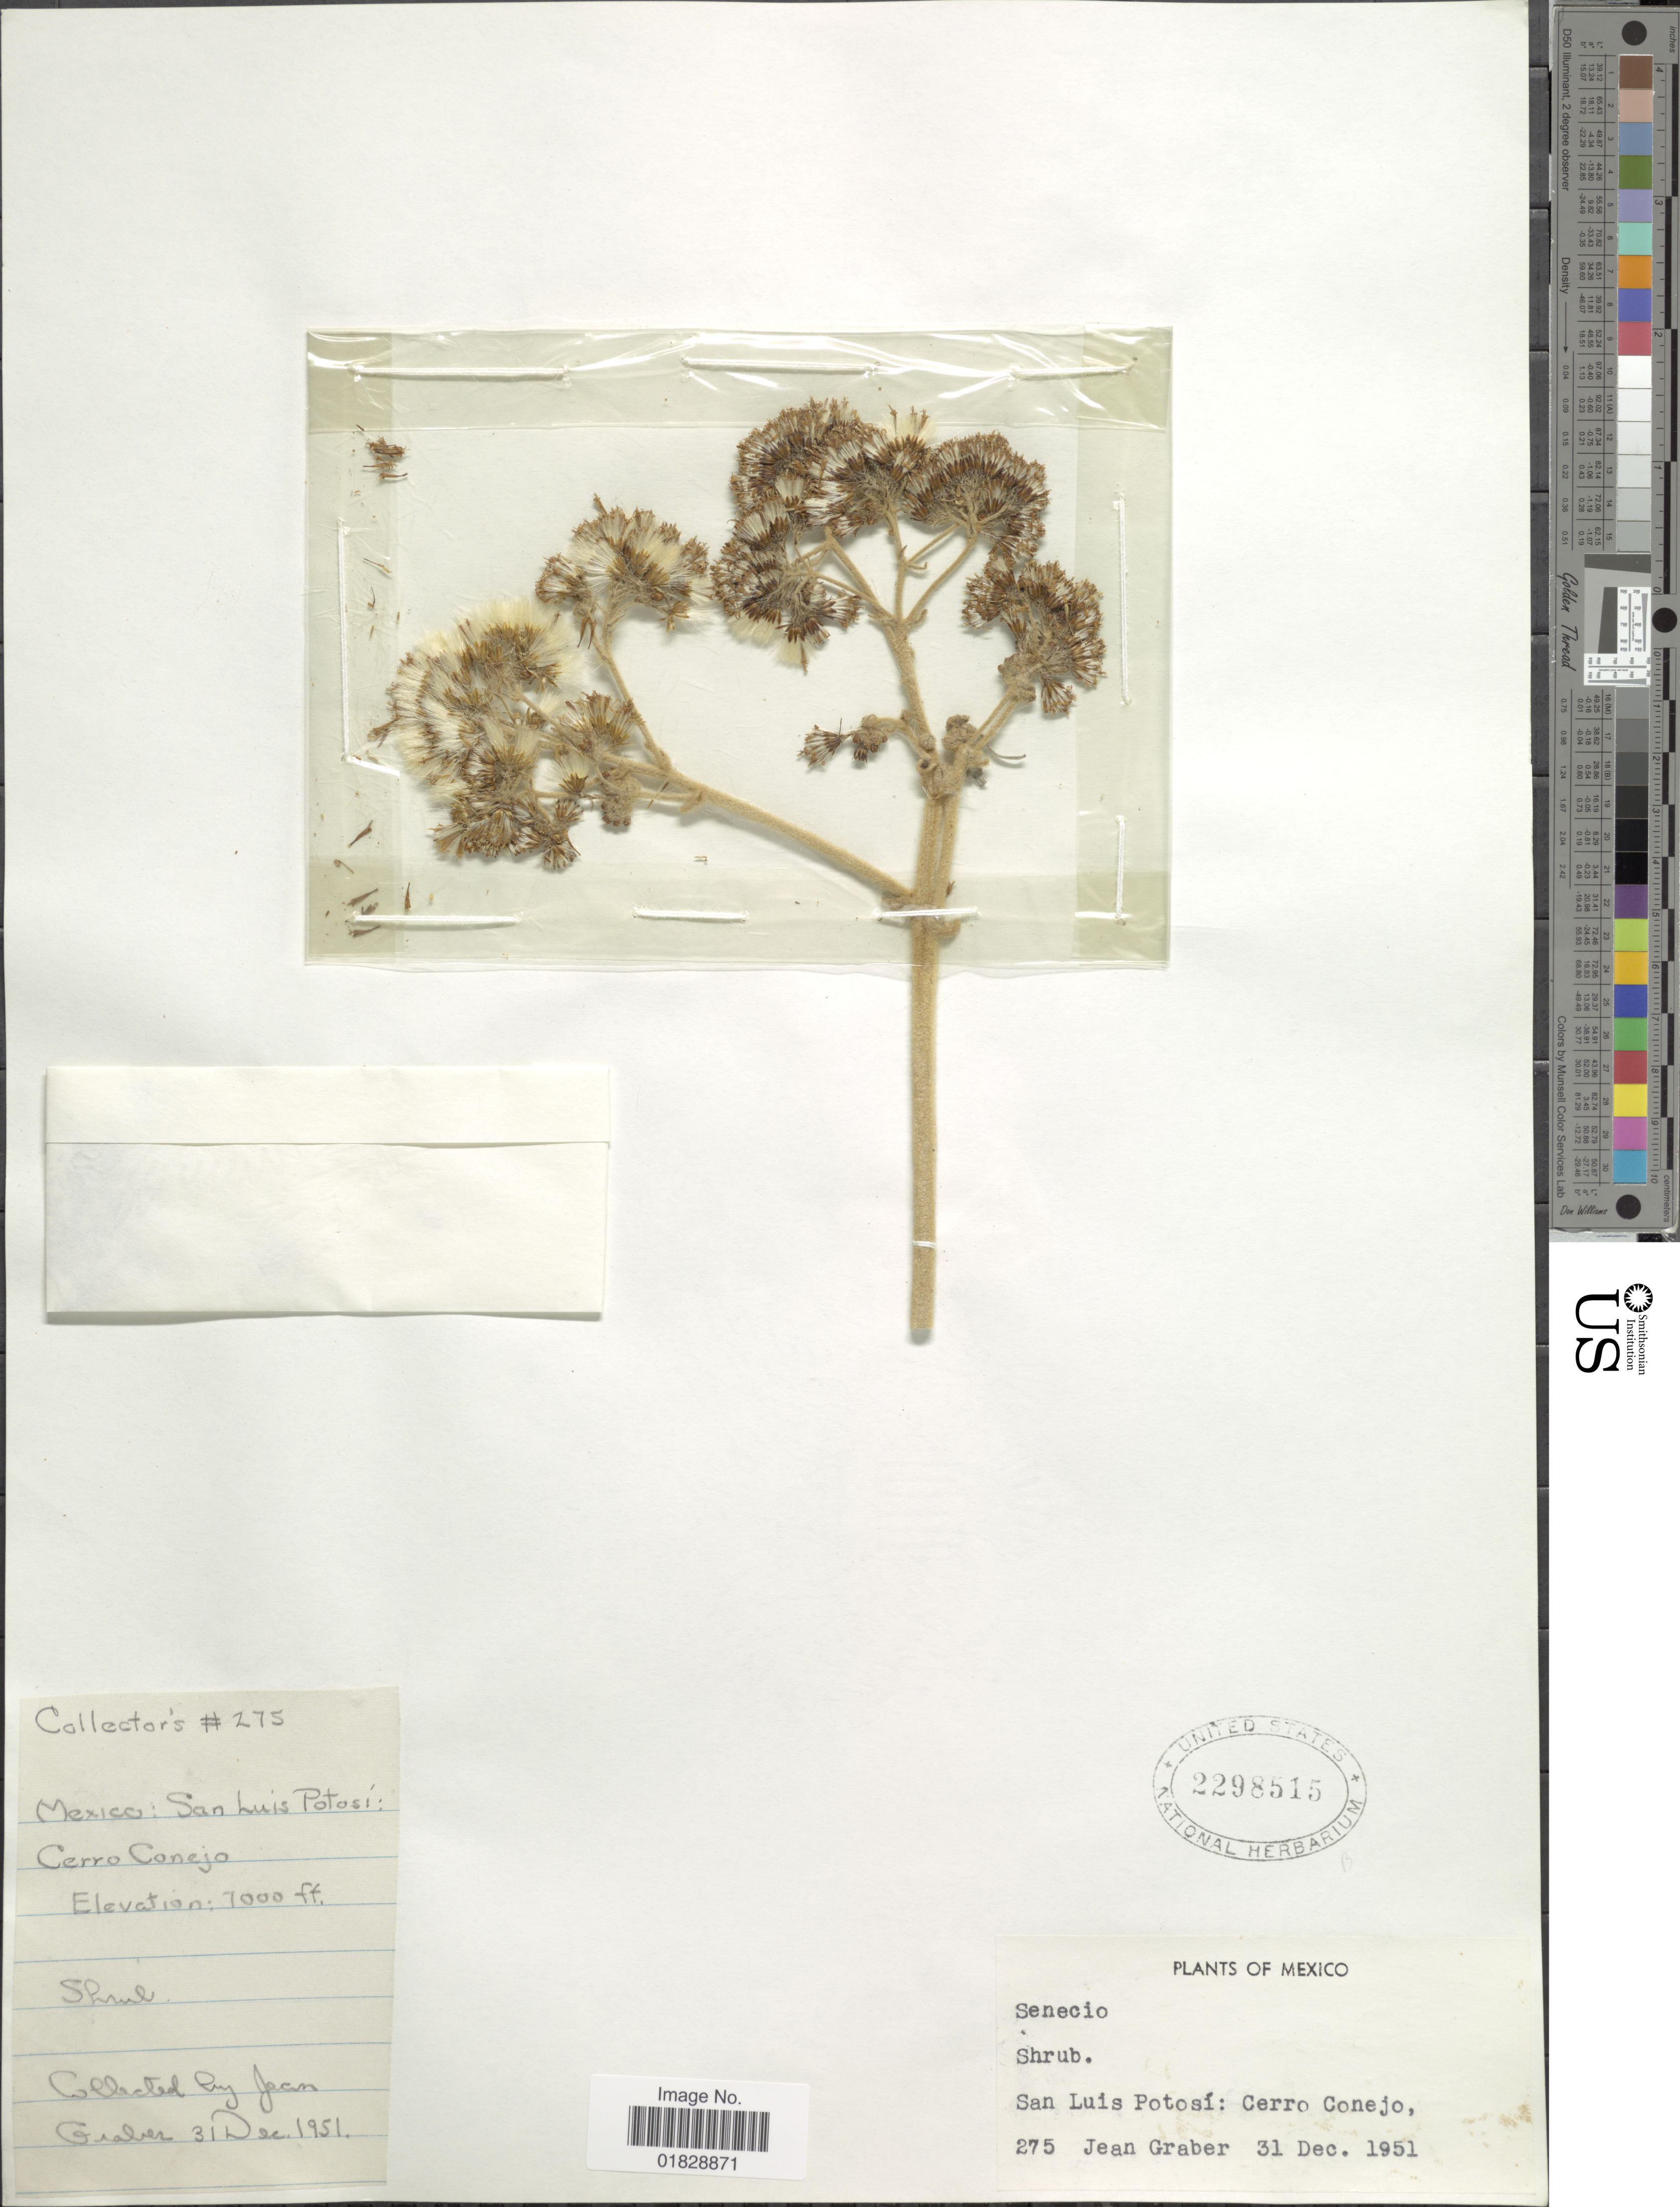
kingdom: Plantae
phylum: Tracheophyta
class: Magnoliopsida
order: Asterales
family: Asteraceae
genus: Roldana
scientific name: Roldana aschenborniana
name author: (S. Schauer) H. Rob. & Brettell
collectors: J. Graber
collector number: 275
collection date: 1951-12-31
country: Mexico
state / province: San Luis Potosí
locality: San Luis Potosí: Cerro Conejo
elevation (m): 2134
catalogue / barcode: US 2298515